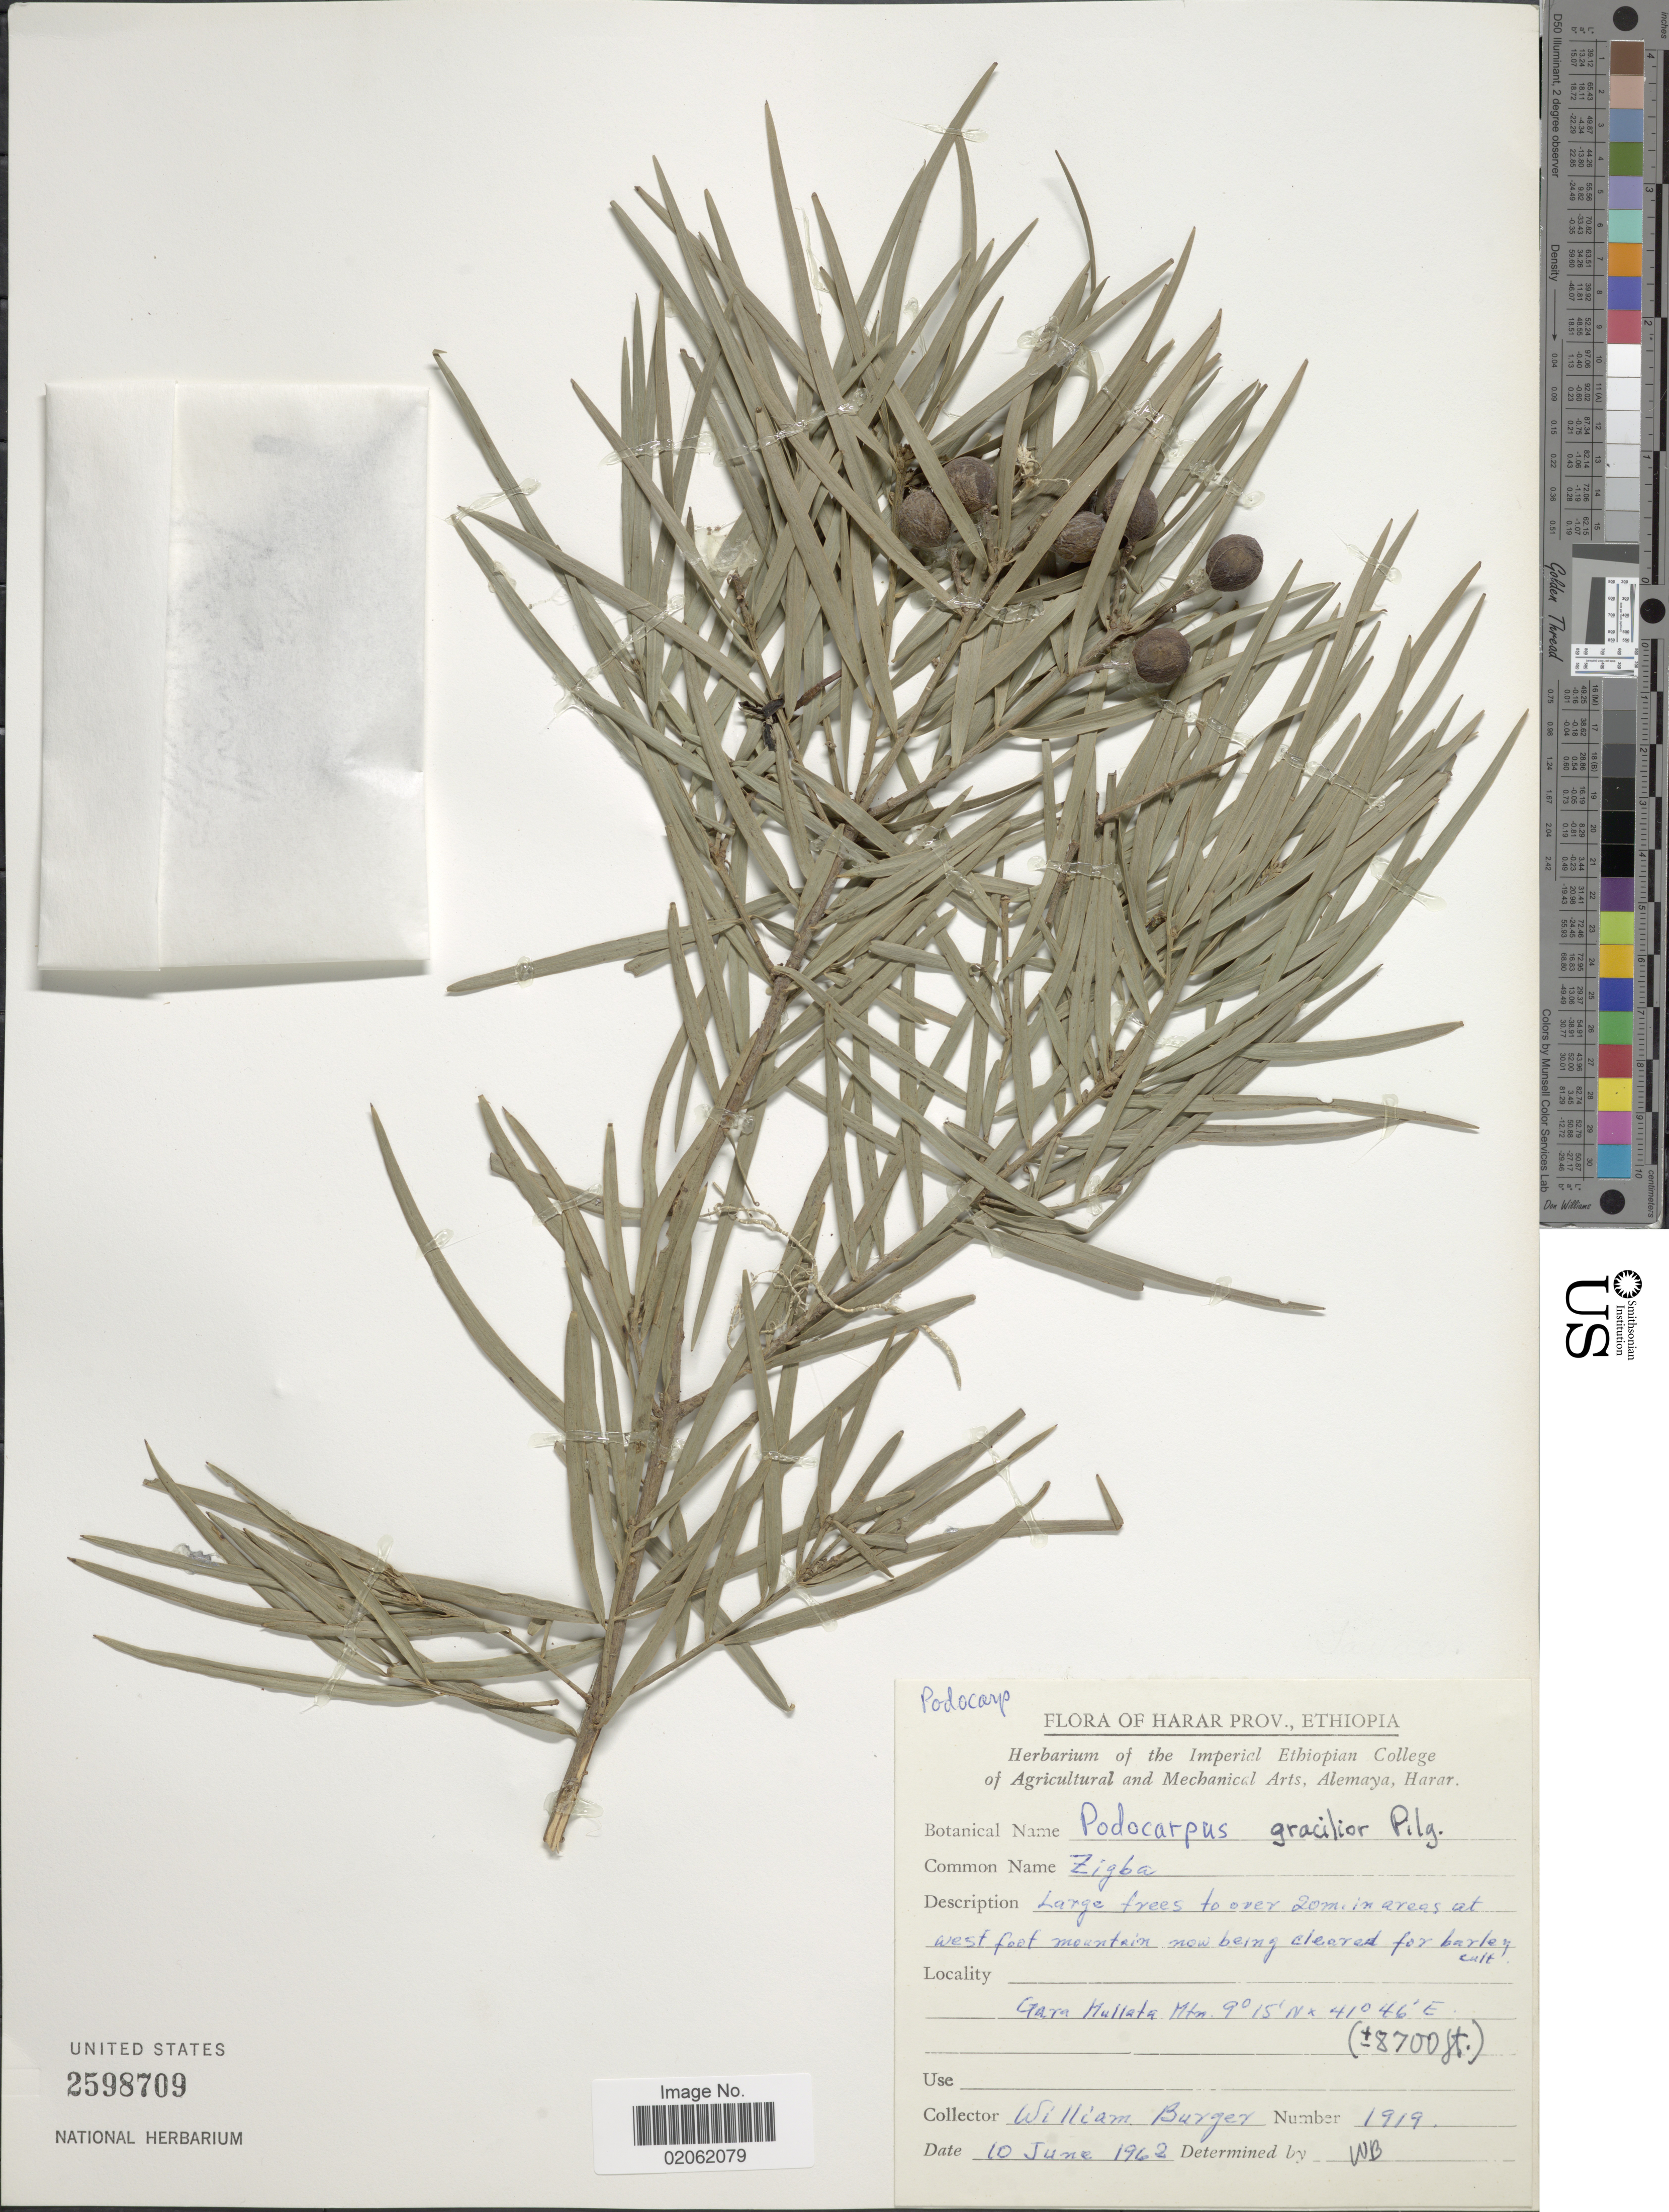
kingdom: Plantae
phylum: Tracheophyta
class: Pinopsida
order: Pinales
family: Podocarpaceae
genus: Podocarpus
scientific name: Podocarpus gracilior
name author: Pilg.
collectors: W. Burger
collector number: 1919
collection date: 1962-06-10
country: Ethiopia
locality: Harar Prov., Gara Nullata Mtn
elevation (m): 2652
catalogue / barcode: US 2598709